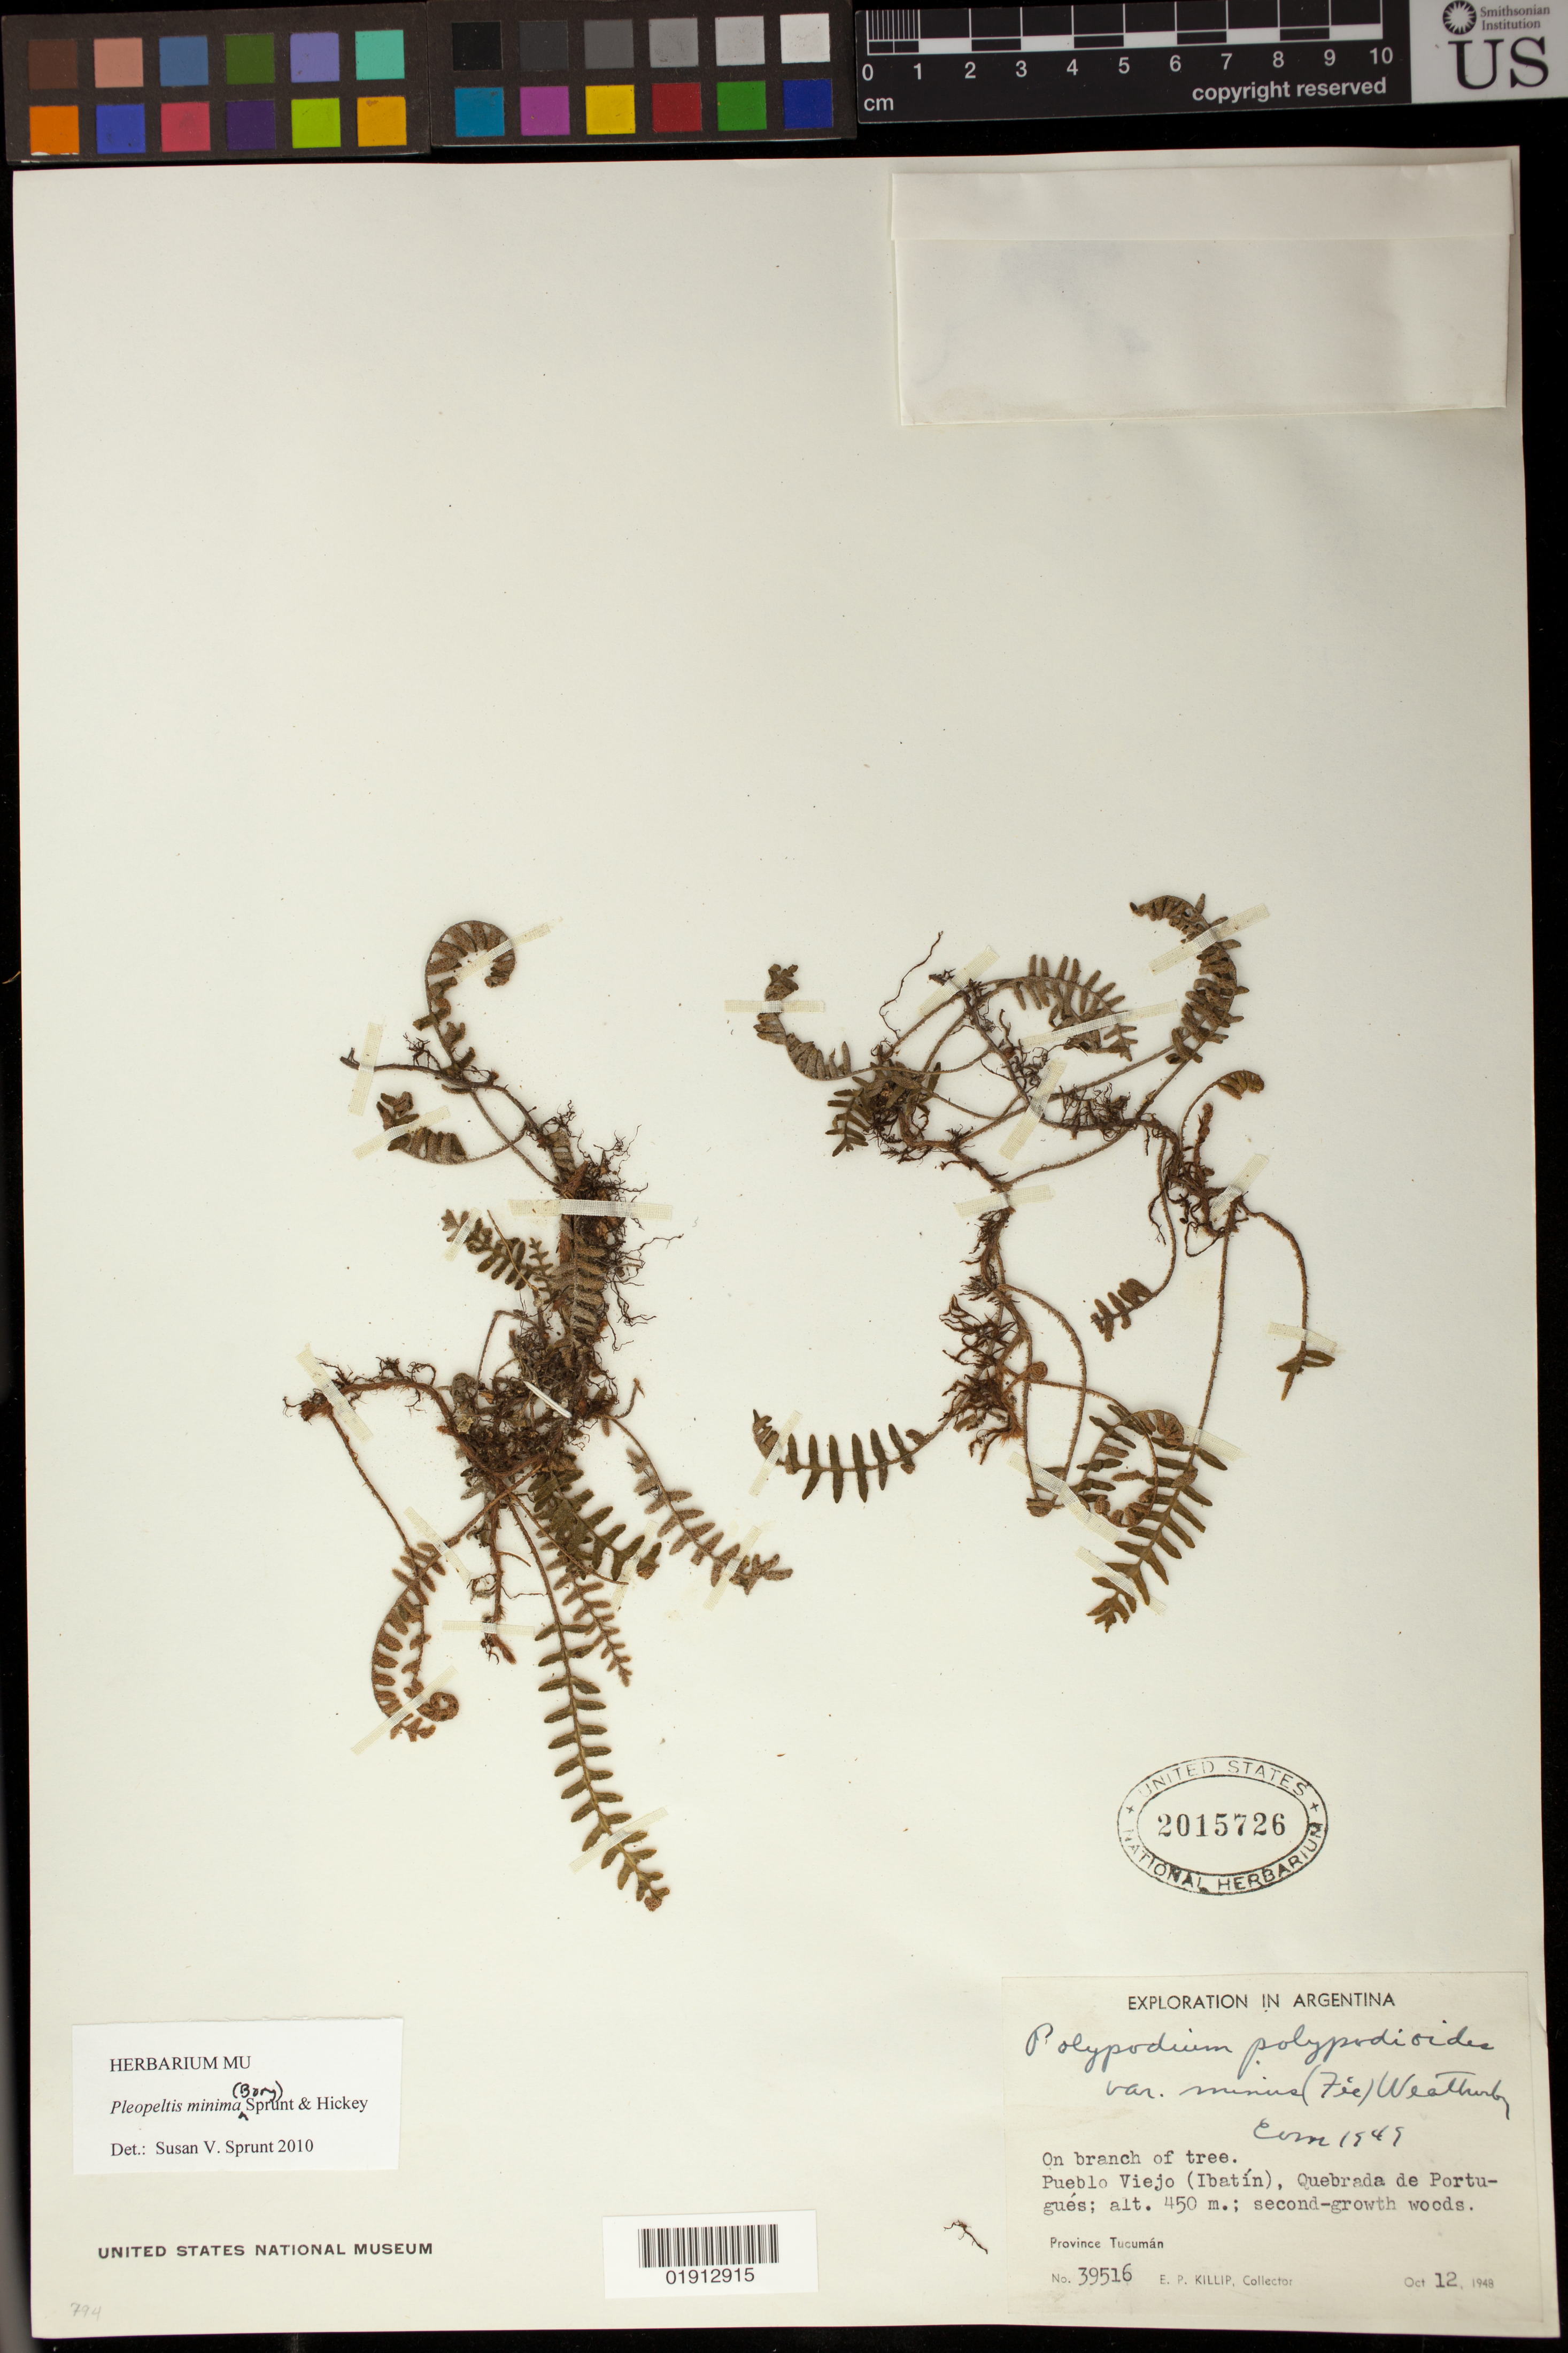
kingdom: Plantae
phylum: Tracheophyta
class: Polypodiopsida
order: Polypodiales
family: Polypodiaceae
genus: Pleopeltis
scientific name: Pleopeltis minima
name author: (Bory) J. Prado & R. Y. Hirai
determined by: Sprunt, S. V.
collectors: E. P. Killip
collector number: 39516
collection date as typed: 12 Oct 1948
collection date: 1948-10-12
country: Argentina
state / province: Tucumán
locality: Pueblo Viejo (Ibatín). Quebrada de Portugués.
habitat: second-growth woods.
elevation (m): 450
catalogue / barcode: US 2015726